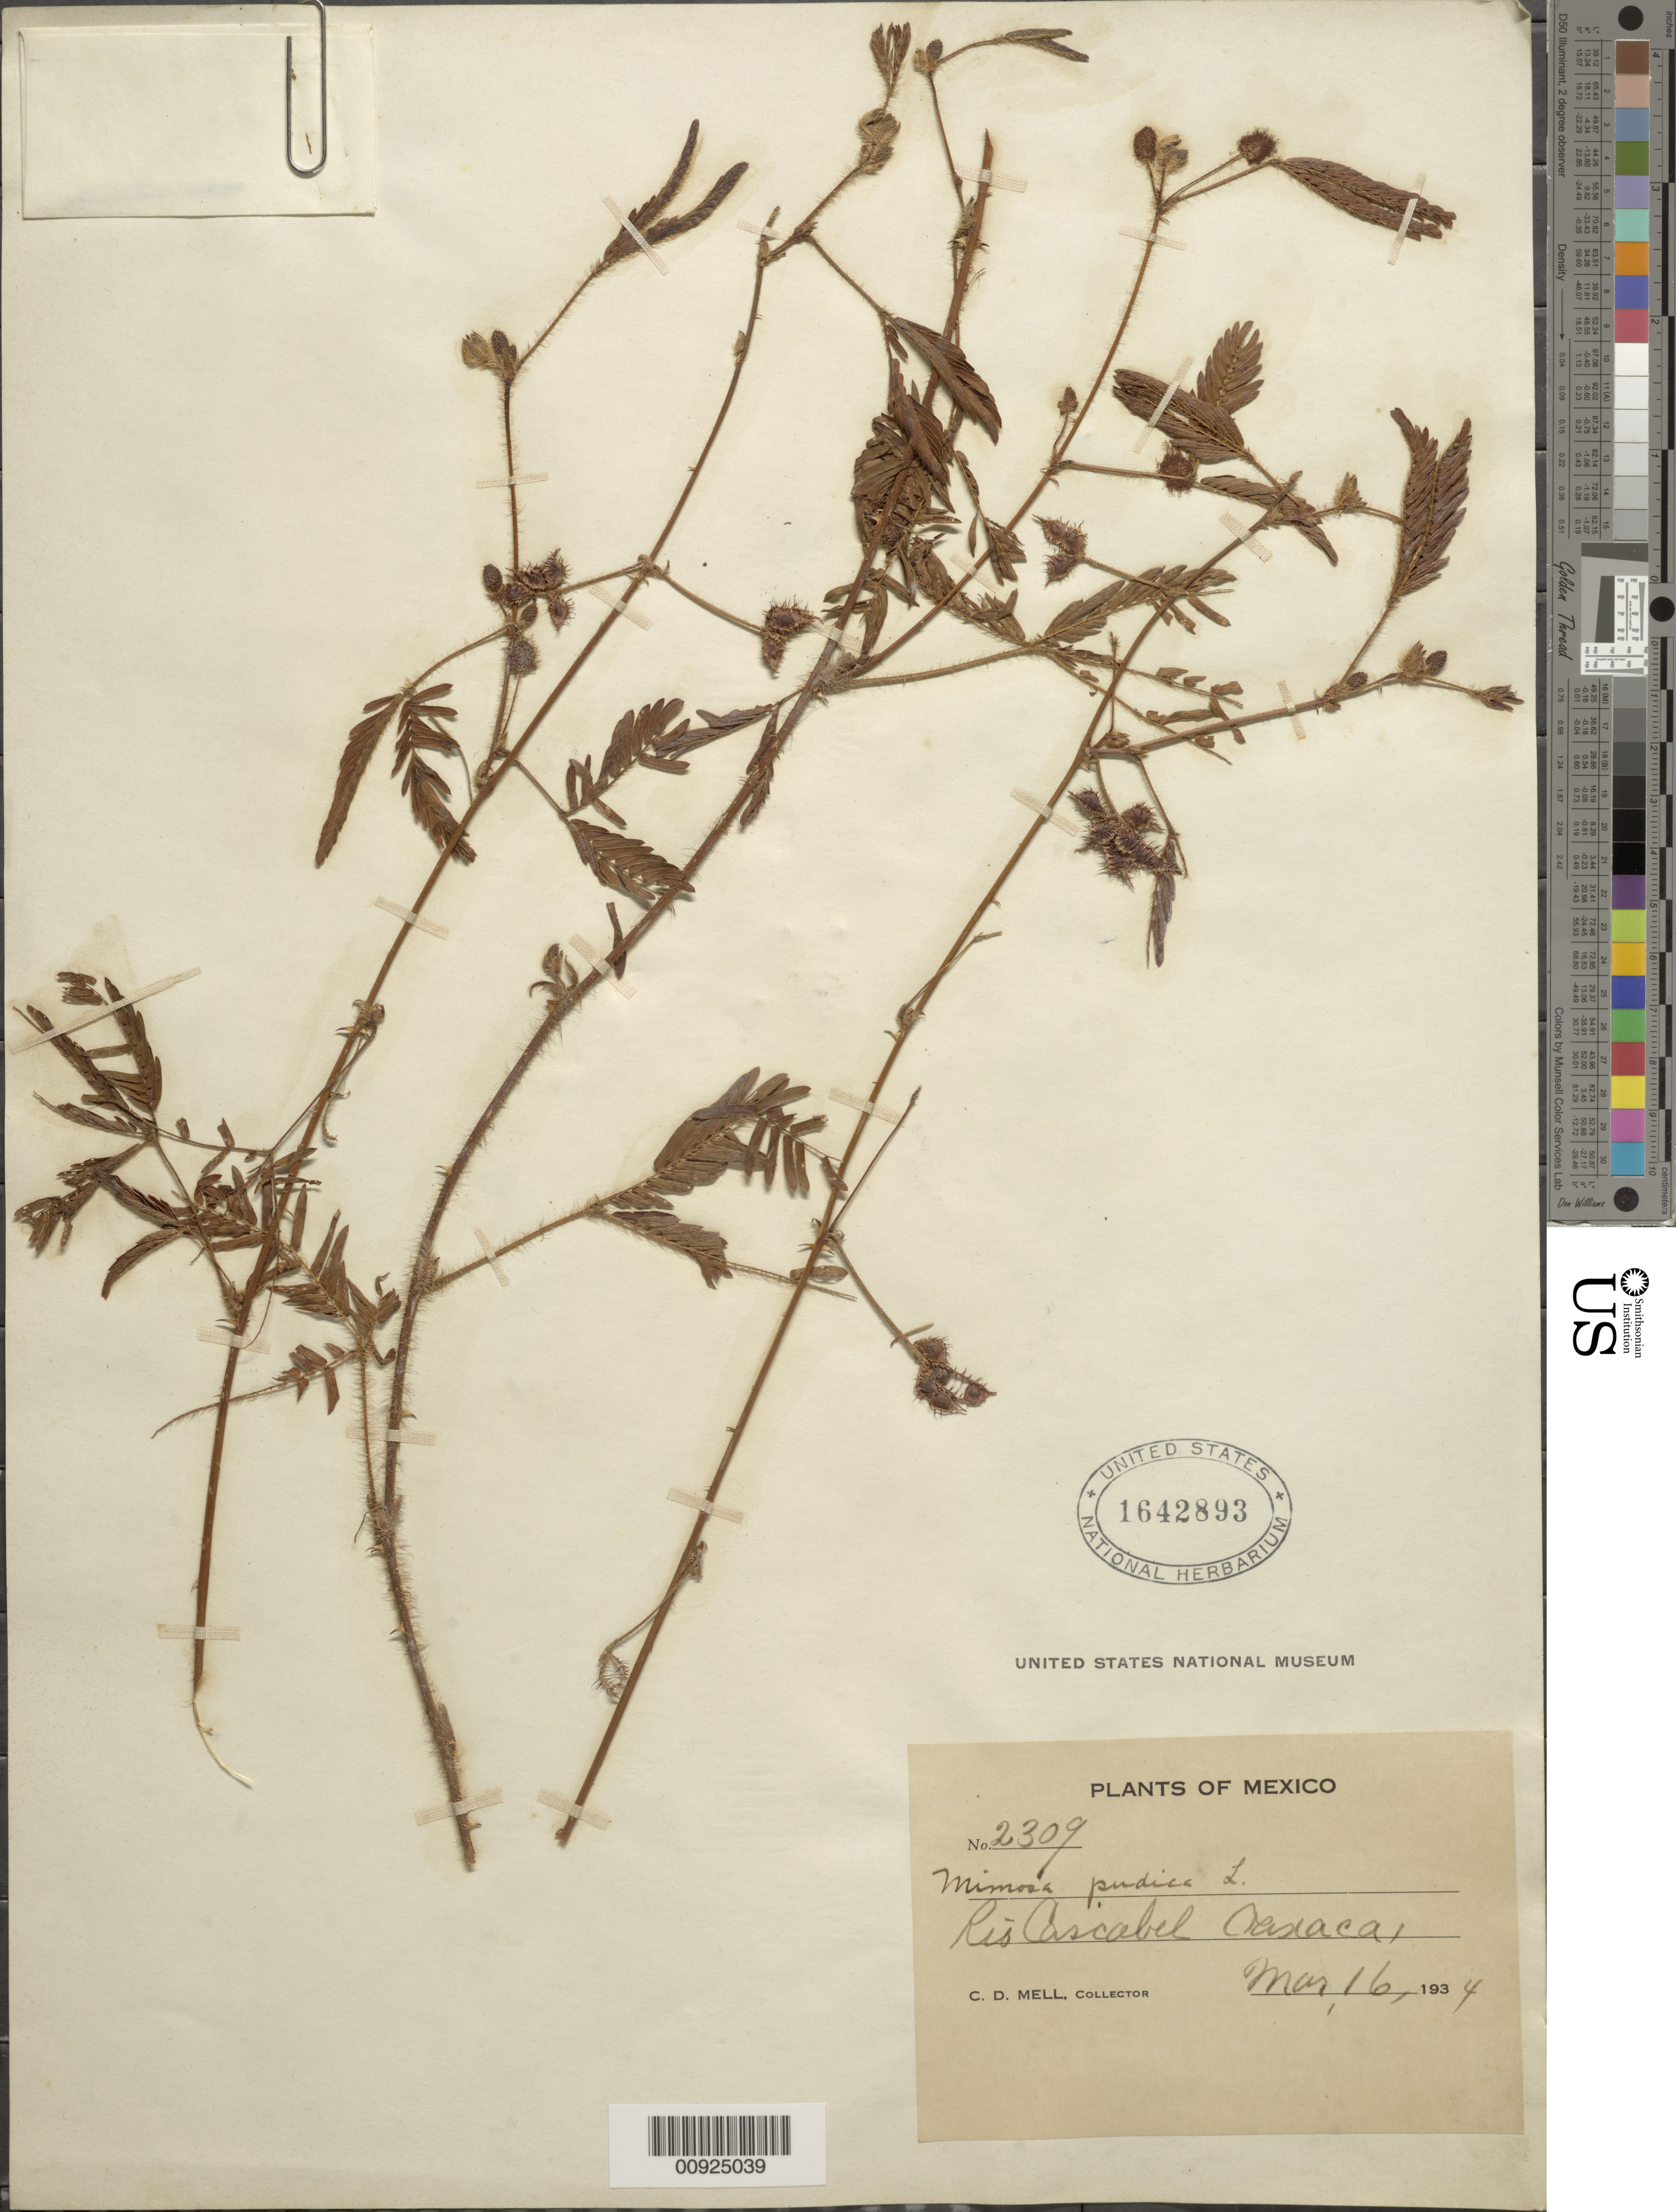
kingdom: Plantae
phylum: Tracheophyta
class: Magnoliopsida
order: Fabales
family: Fabaceae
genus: Mimosa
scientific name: Mimosa pudica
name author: L.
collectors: C. D. Mell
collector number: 2309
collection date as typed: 16 Mar 1934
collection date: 1934-03-16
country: Mexico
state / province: Oaxaca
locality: Río Cascabel, Oaxaca.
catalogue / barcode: US 1642893